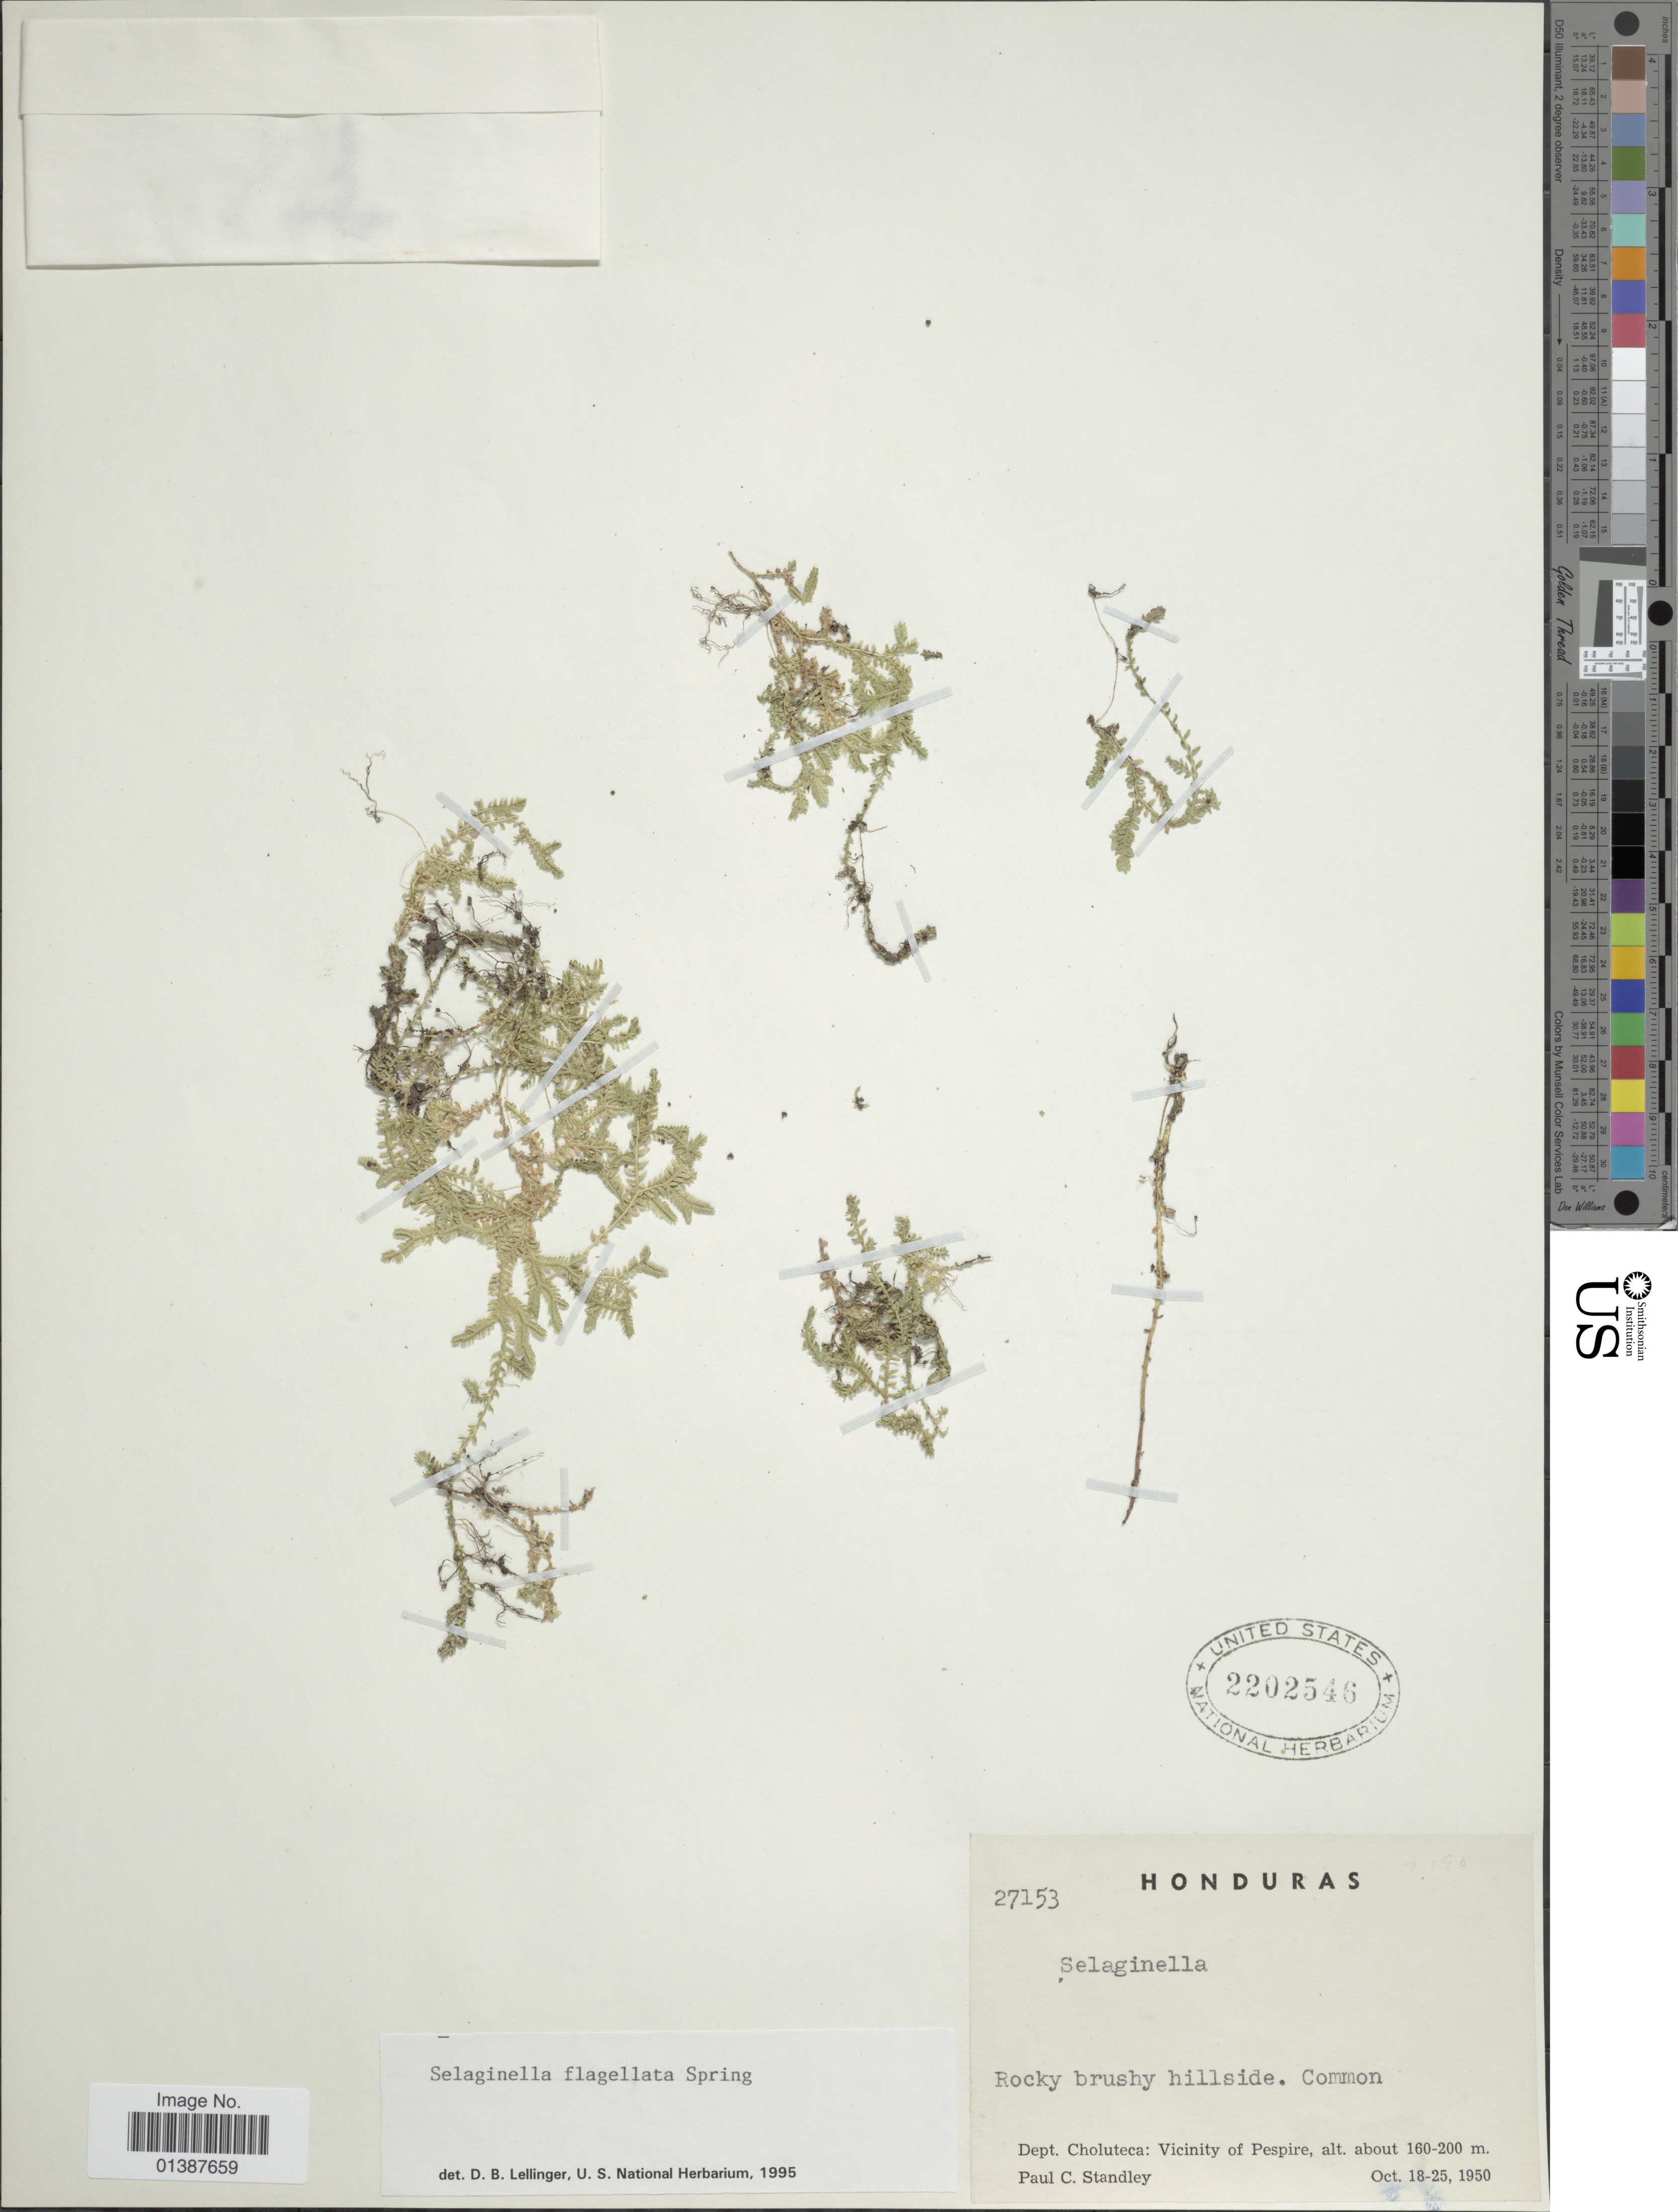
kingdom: Plantae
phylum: Tracheophyta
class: Lycopodiopsida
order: Selaginellales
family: Selaginellaceae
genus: Selaginella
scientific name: Selaginella flagellata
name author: Spring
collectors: P. C. Standley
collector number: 27153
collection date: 1950-10-18/1950-10-25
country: Honduras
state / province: Choluteca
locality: Dept Choluteca: Vicinity of Pespire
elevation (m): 160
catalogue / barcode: US 2202546